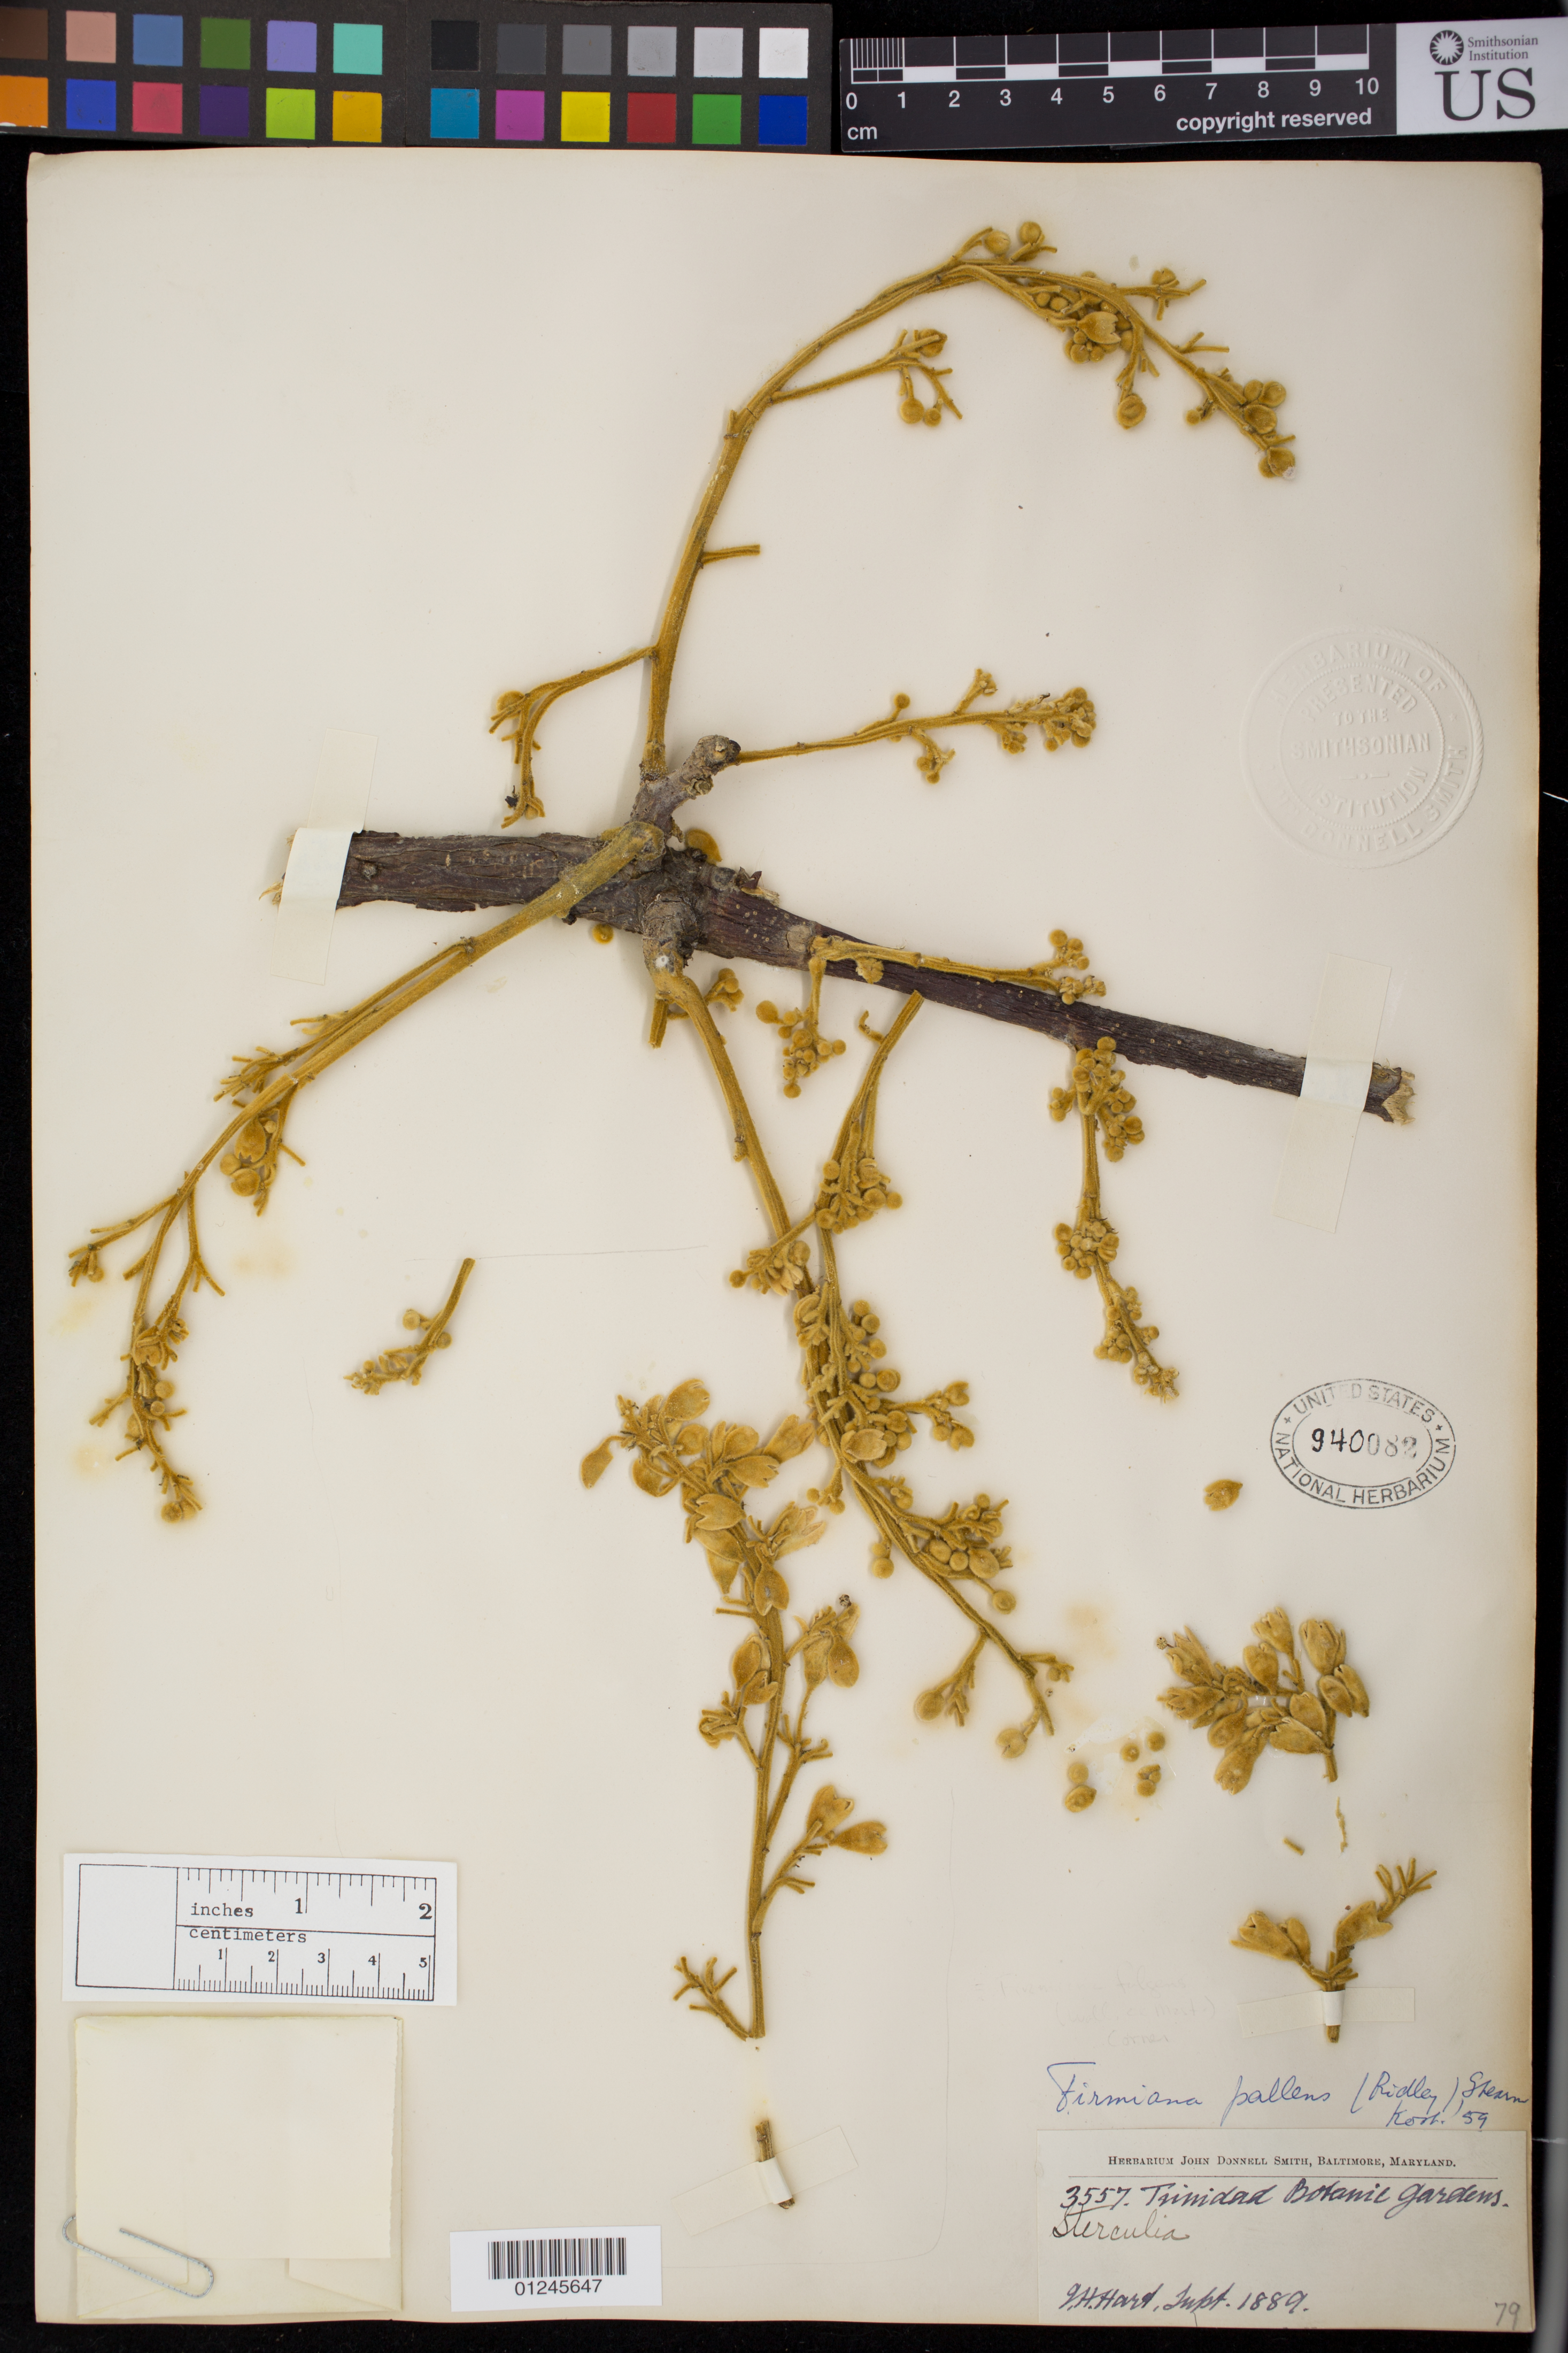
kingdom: Plantae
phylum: Tracheophyta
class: Magnoliopsida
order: Malvales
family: Malvaceae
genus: Firmiana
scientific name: Firmiana pallens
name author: Stearn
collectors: J. H. Hart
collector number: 3557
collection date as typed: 1889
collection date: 1889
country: Trinidad and Tobago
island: Trinidad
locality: Trinidad Botanic Gardens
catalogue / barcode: US 940082